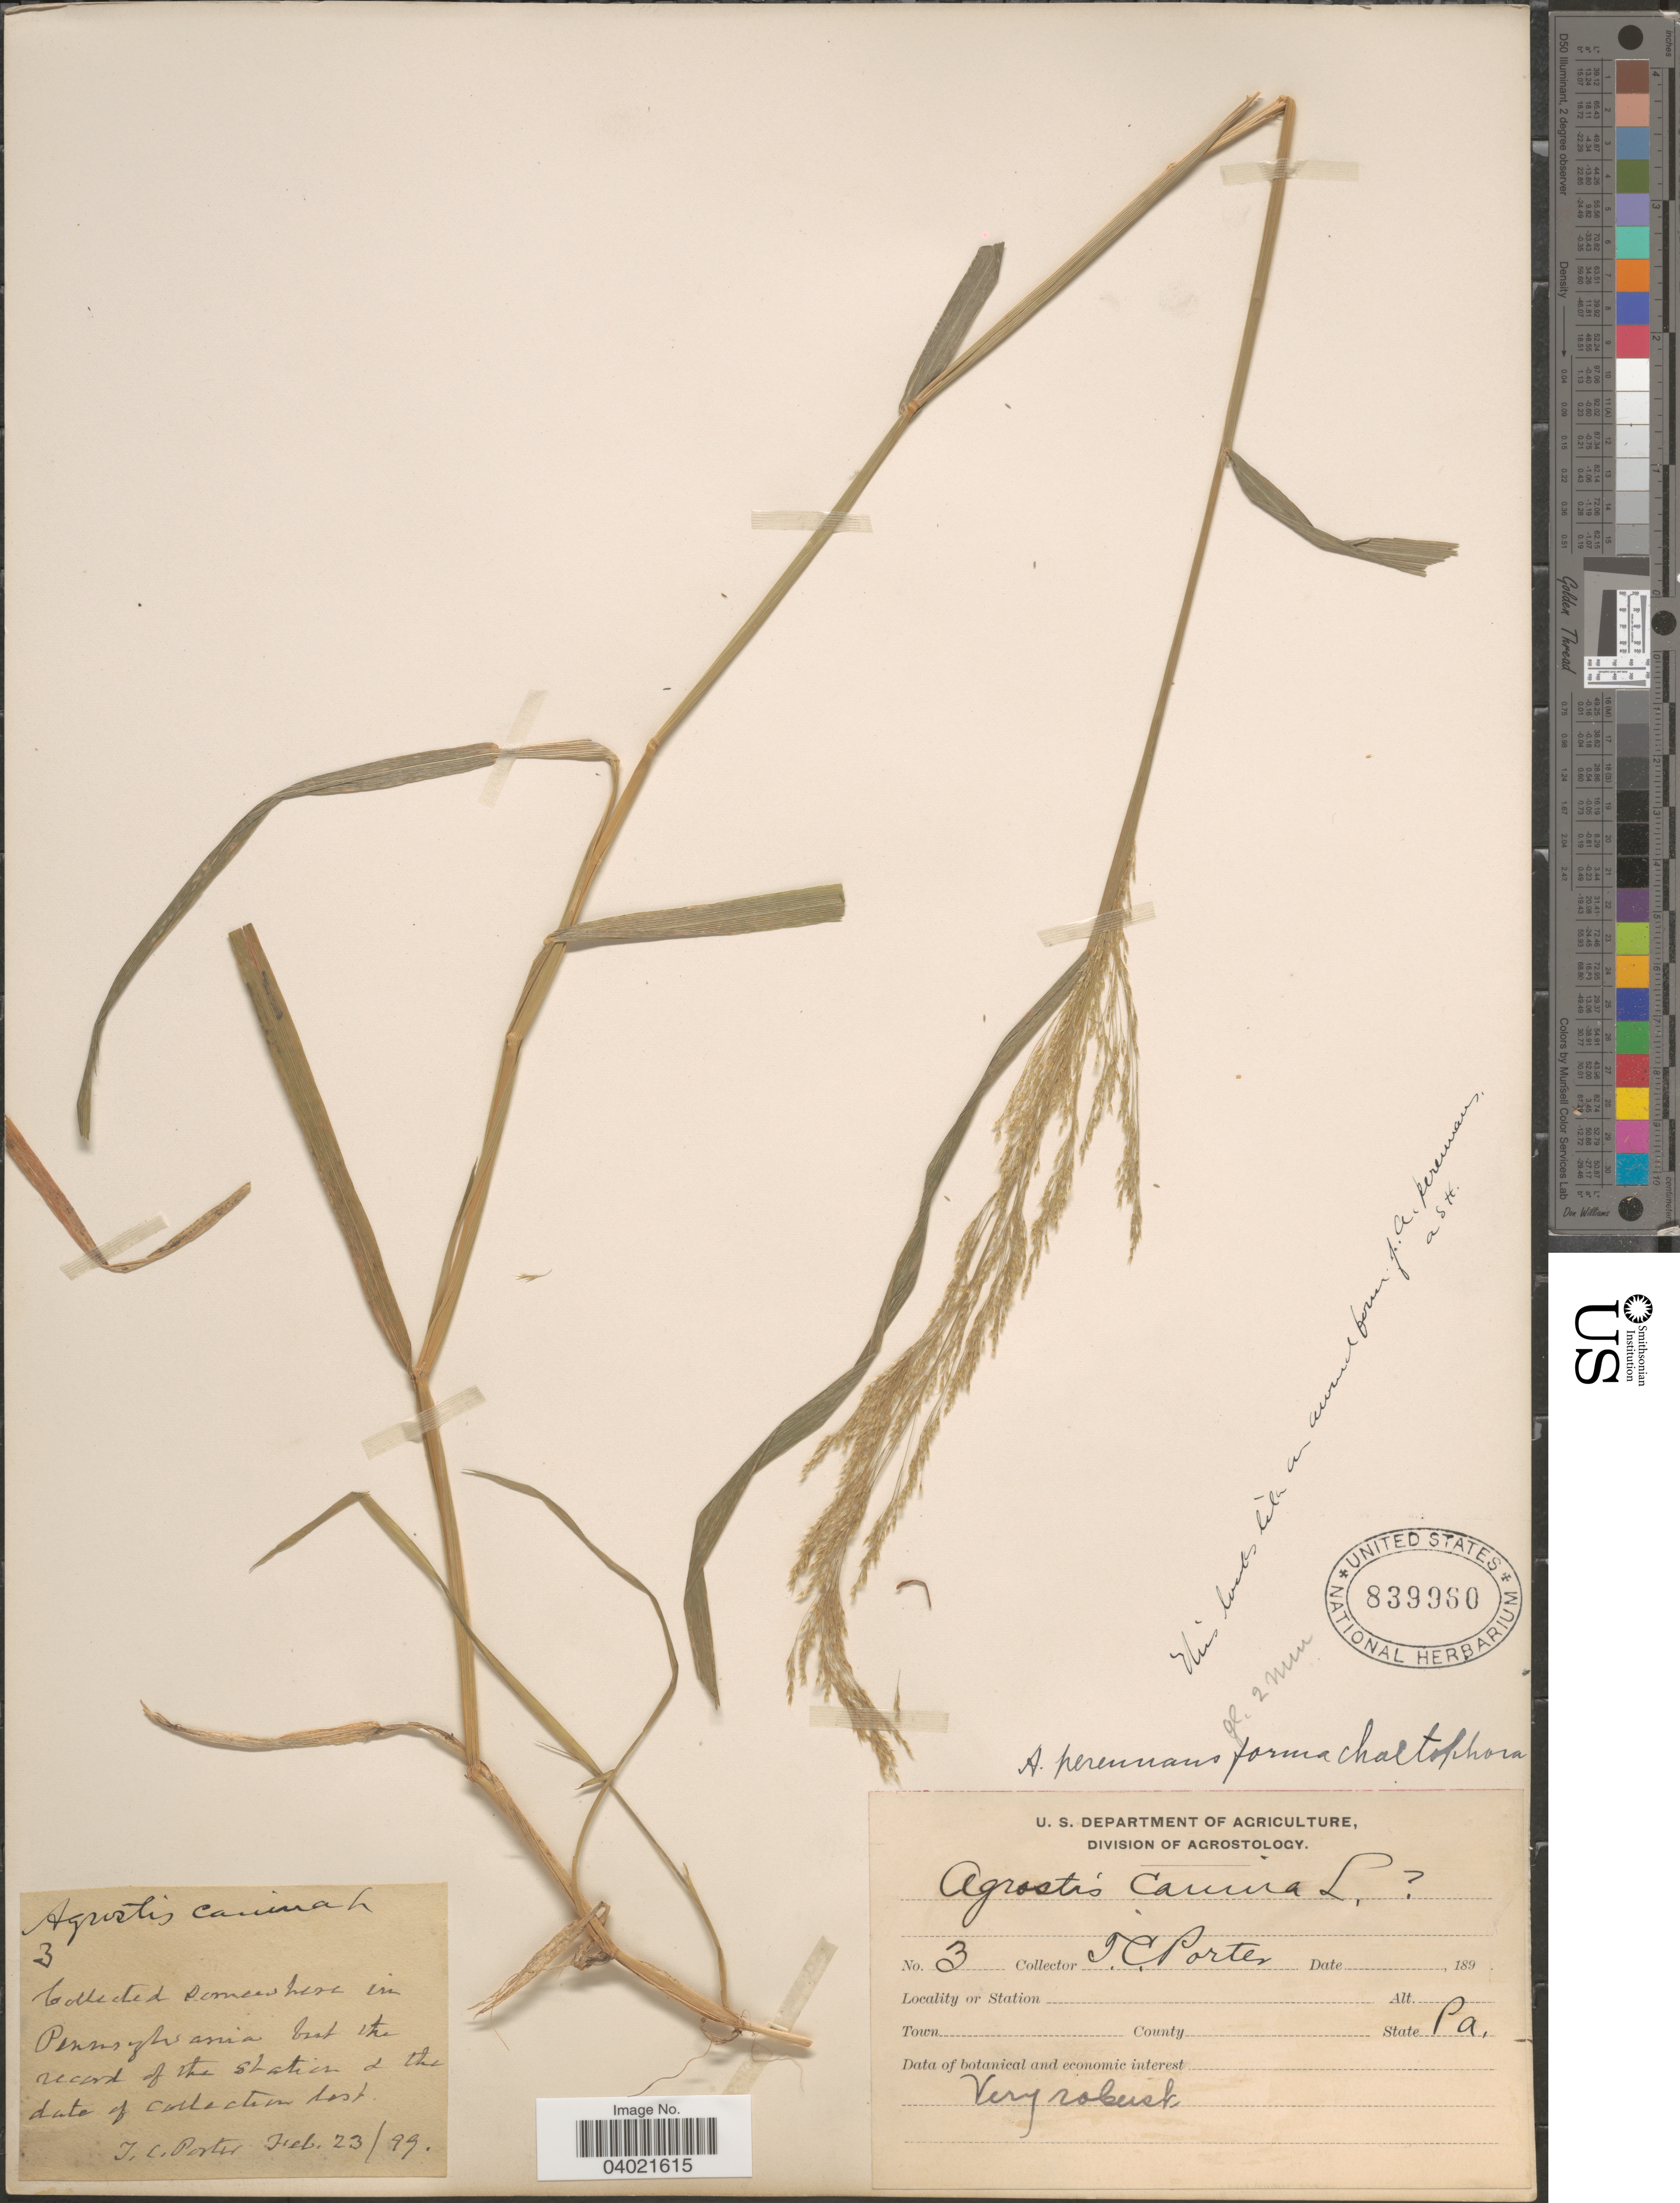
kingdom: Plantae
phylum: Tracheophyta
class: Liliopsida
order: Poales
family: Poaceae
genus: Agrostis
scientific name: Agrostis perennans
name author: (Walter) Tuck.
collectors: T. Porter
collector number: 3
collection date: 1899-02-23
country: United States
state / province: Pennsylvania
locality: Somewhere in Pennsylvania.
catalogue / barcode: US 839960